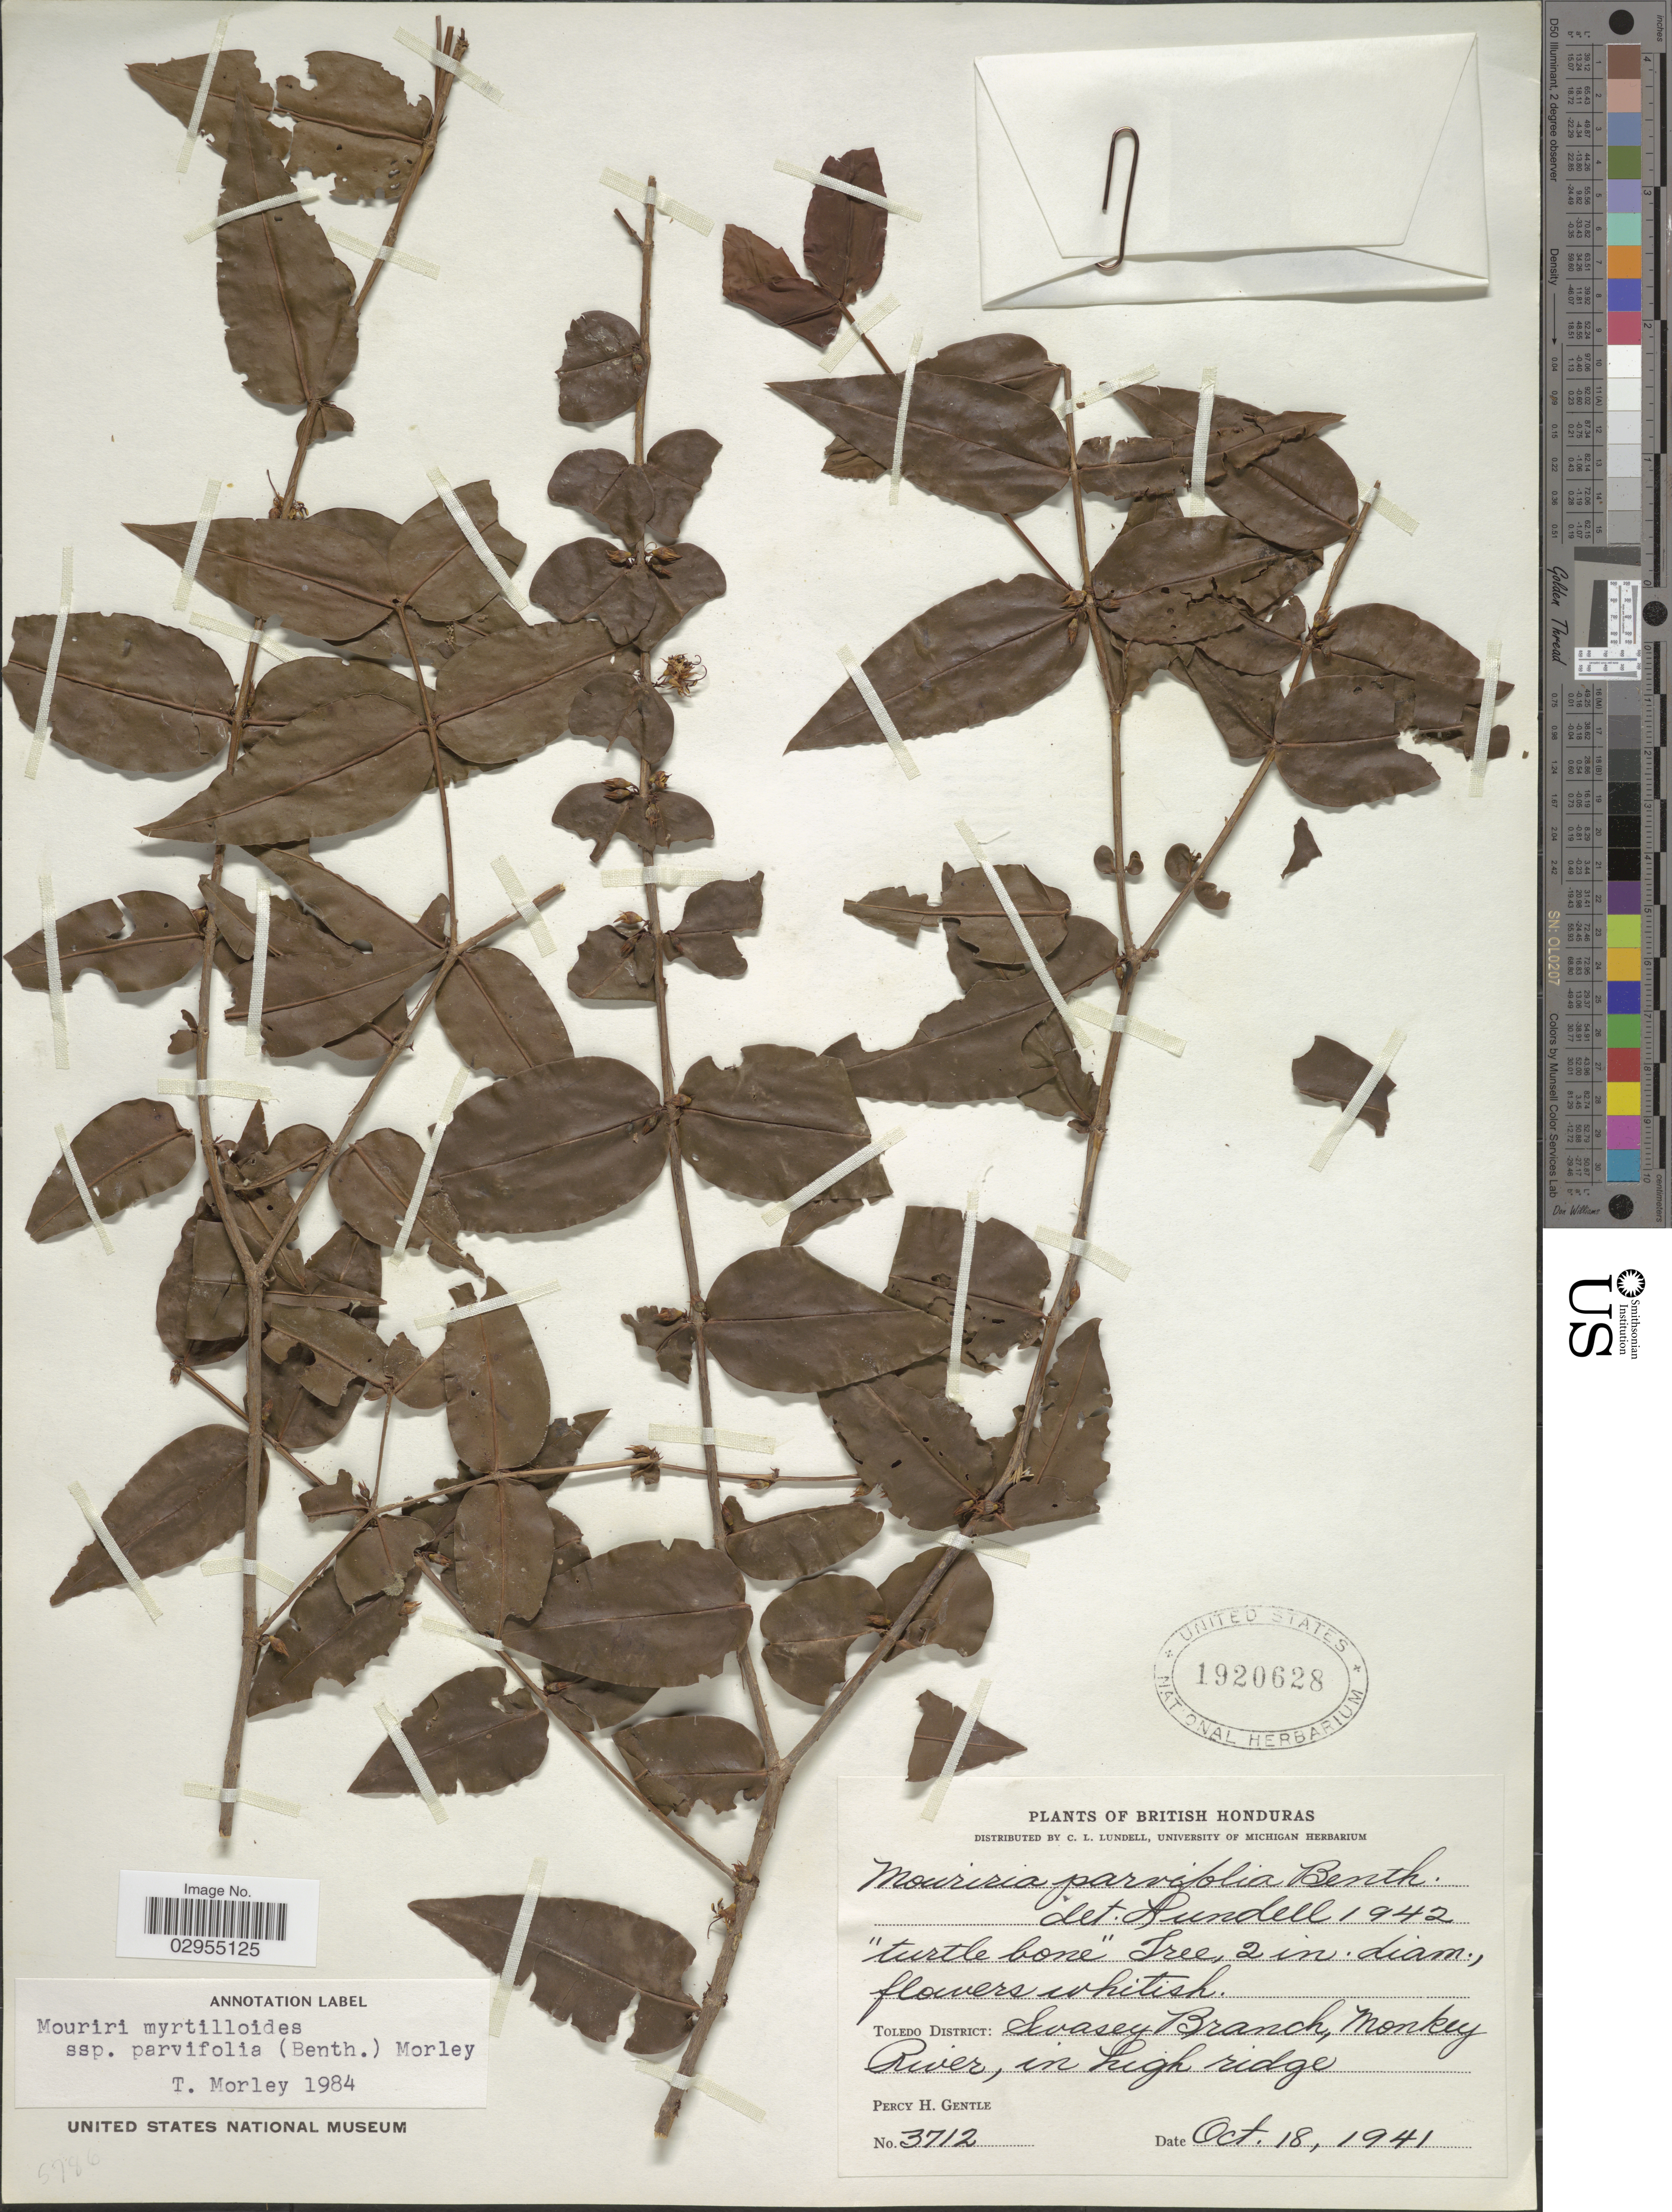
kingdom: Plantae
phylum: Tracheophyta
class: Magnoliopsida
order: Myrtales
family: Melastomataceae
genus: Mouriri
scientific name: Mouriri parvifolia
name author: Benth.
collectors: P. H. Gentle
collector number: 3712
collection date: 1941-10-18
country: Belize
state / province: Toledo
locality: British Honduras. Toledo District: Swasey Branch, Monker River, in high ridge.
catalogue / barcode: US 1920628